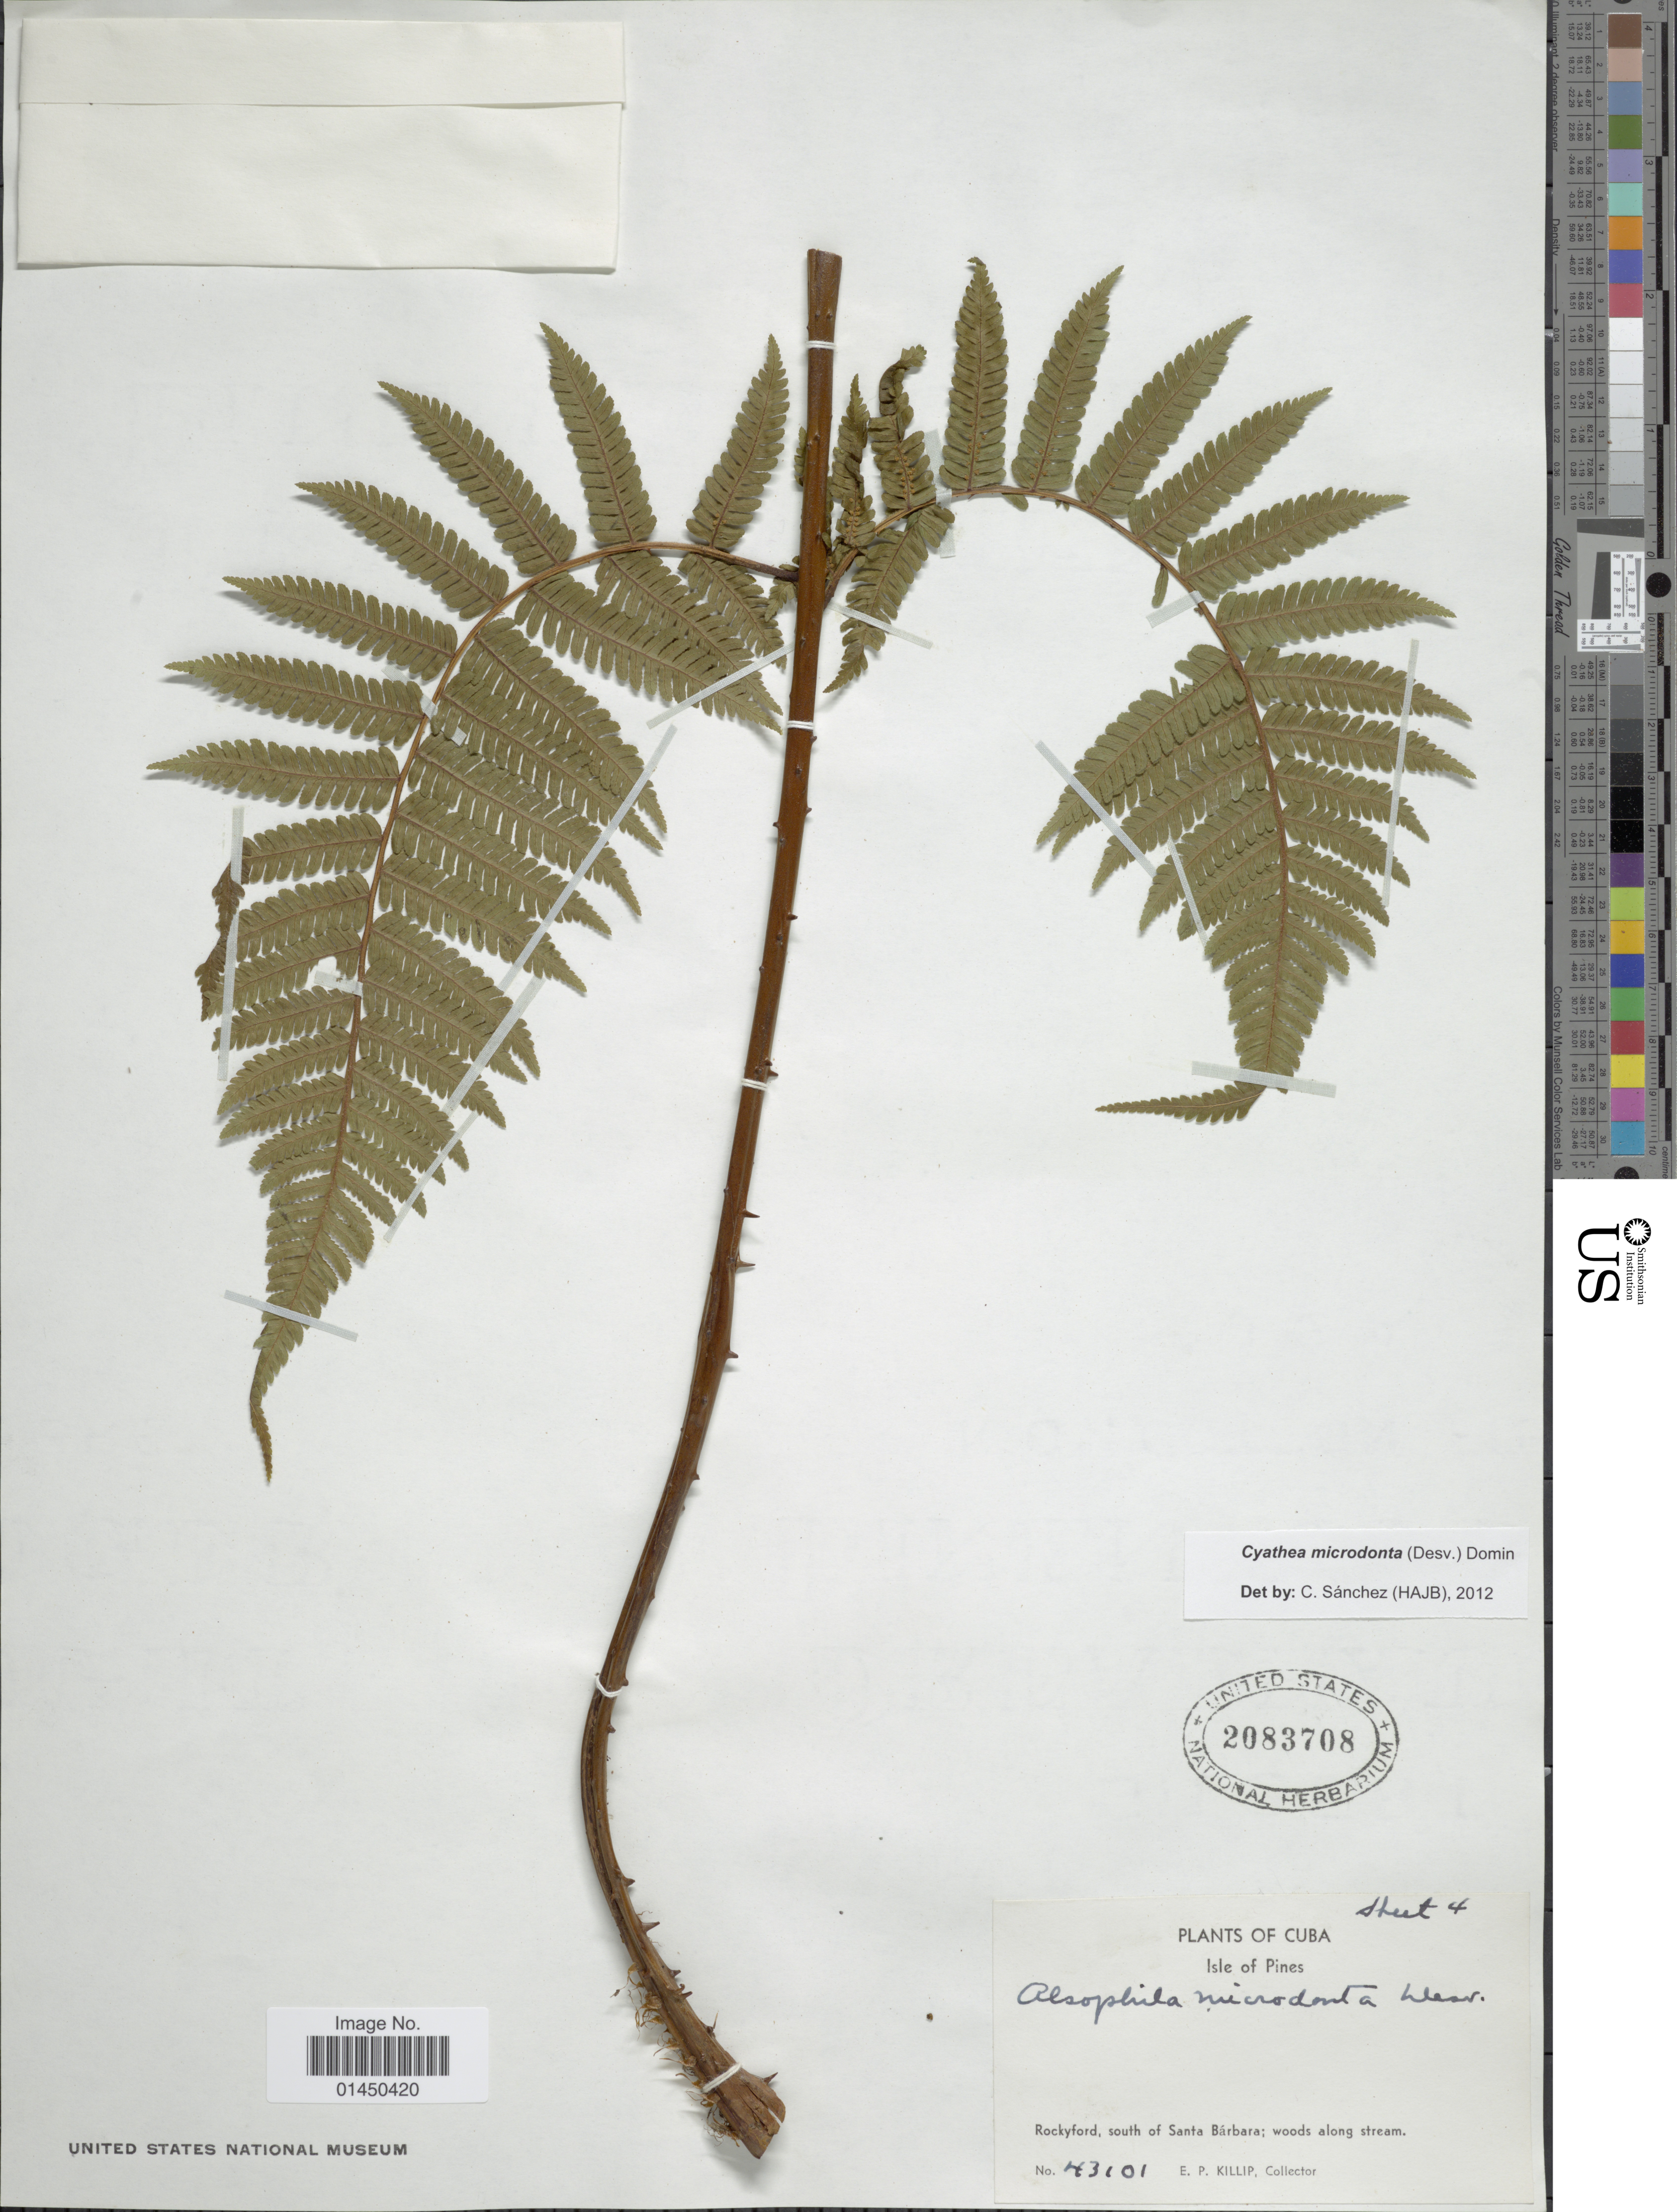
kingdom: Plantae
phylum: Tracheophyta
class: Polypodiopsida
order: Cyatheales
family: Cyatheaceae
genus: Cyathea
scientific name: Cyathea microdonta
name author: (Desv.) Domin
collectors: E. P. Killip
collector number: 43101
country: Cuba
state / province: Isla de la Juventud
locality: Isle of Pines, Rockyford, south of Santa Barbara, woods along stream.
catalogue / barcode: US 2083708